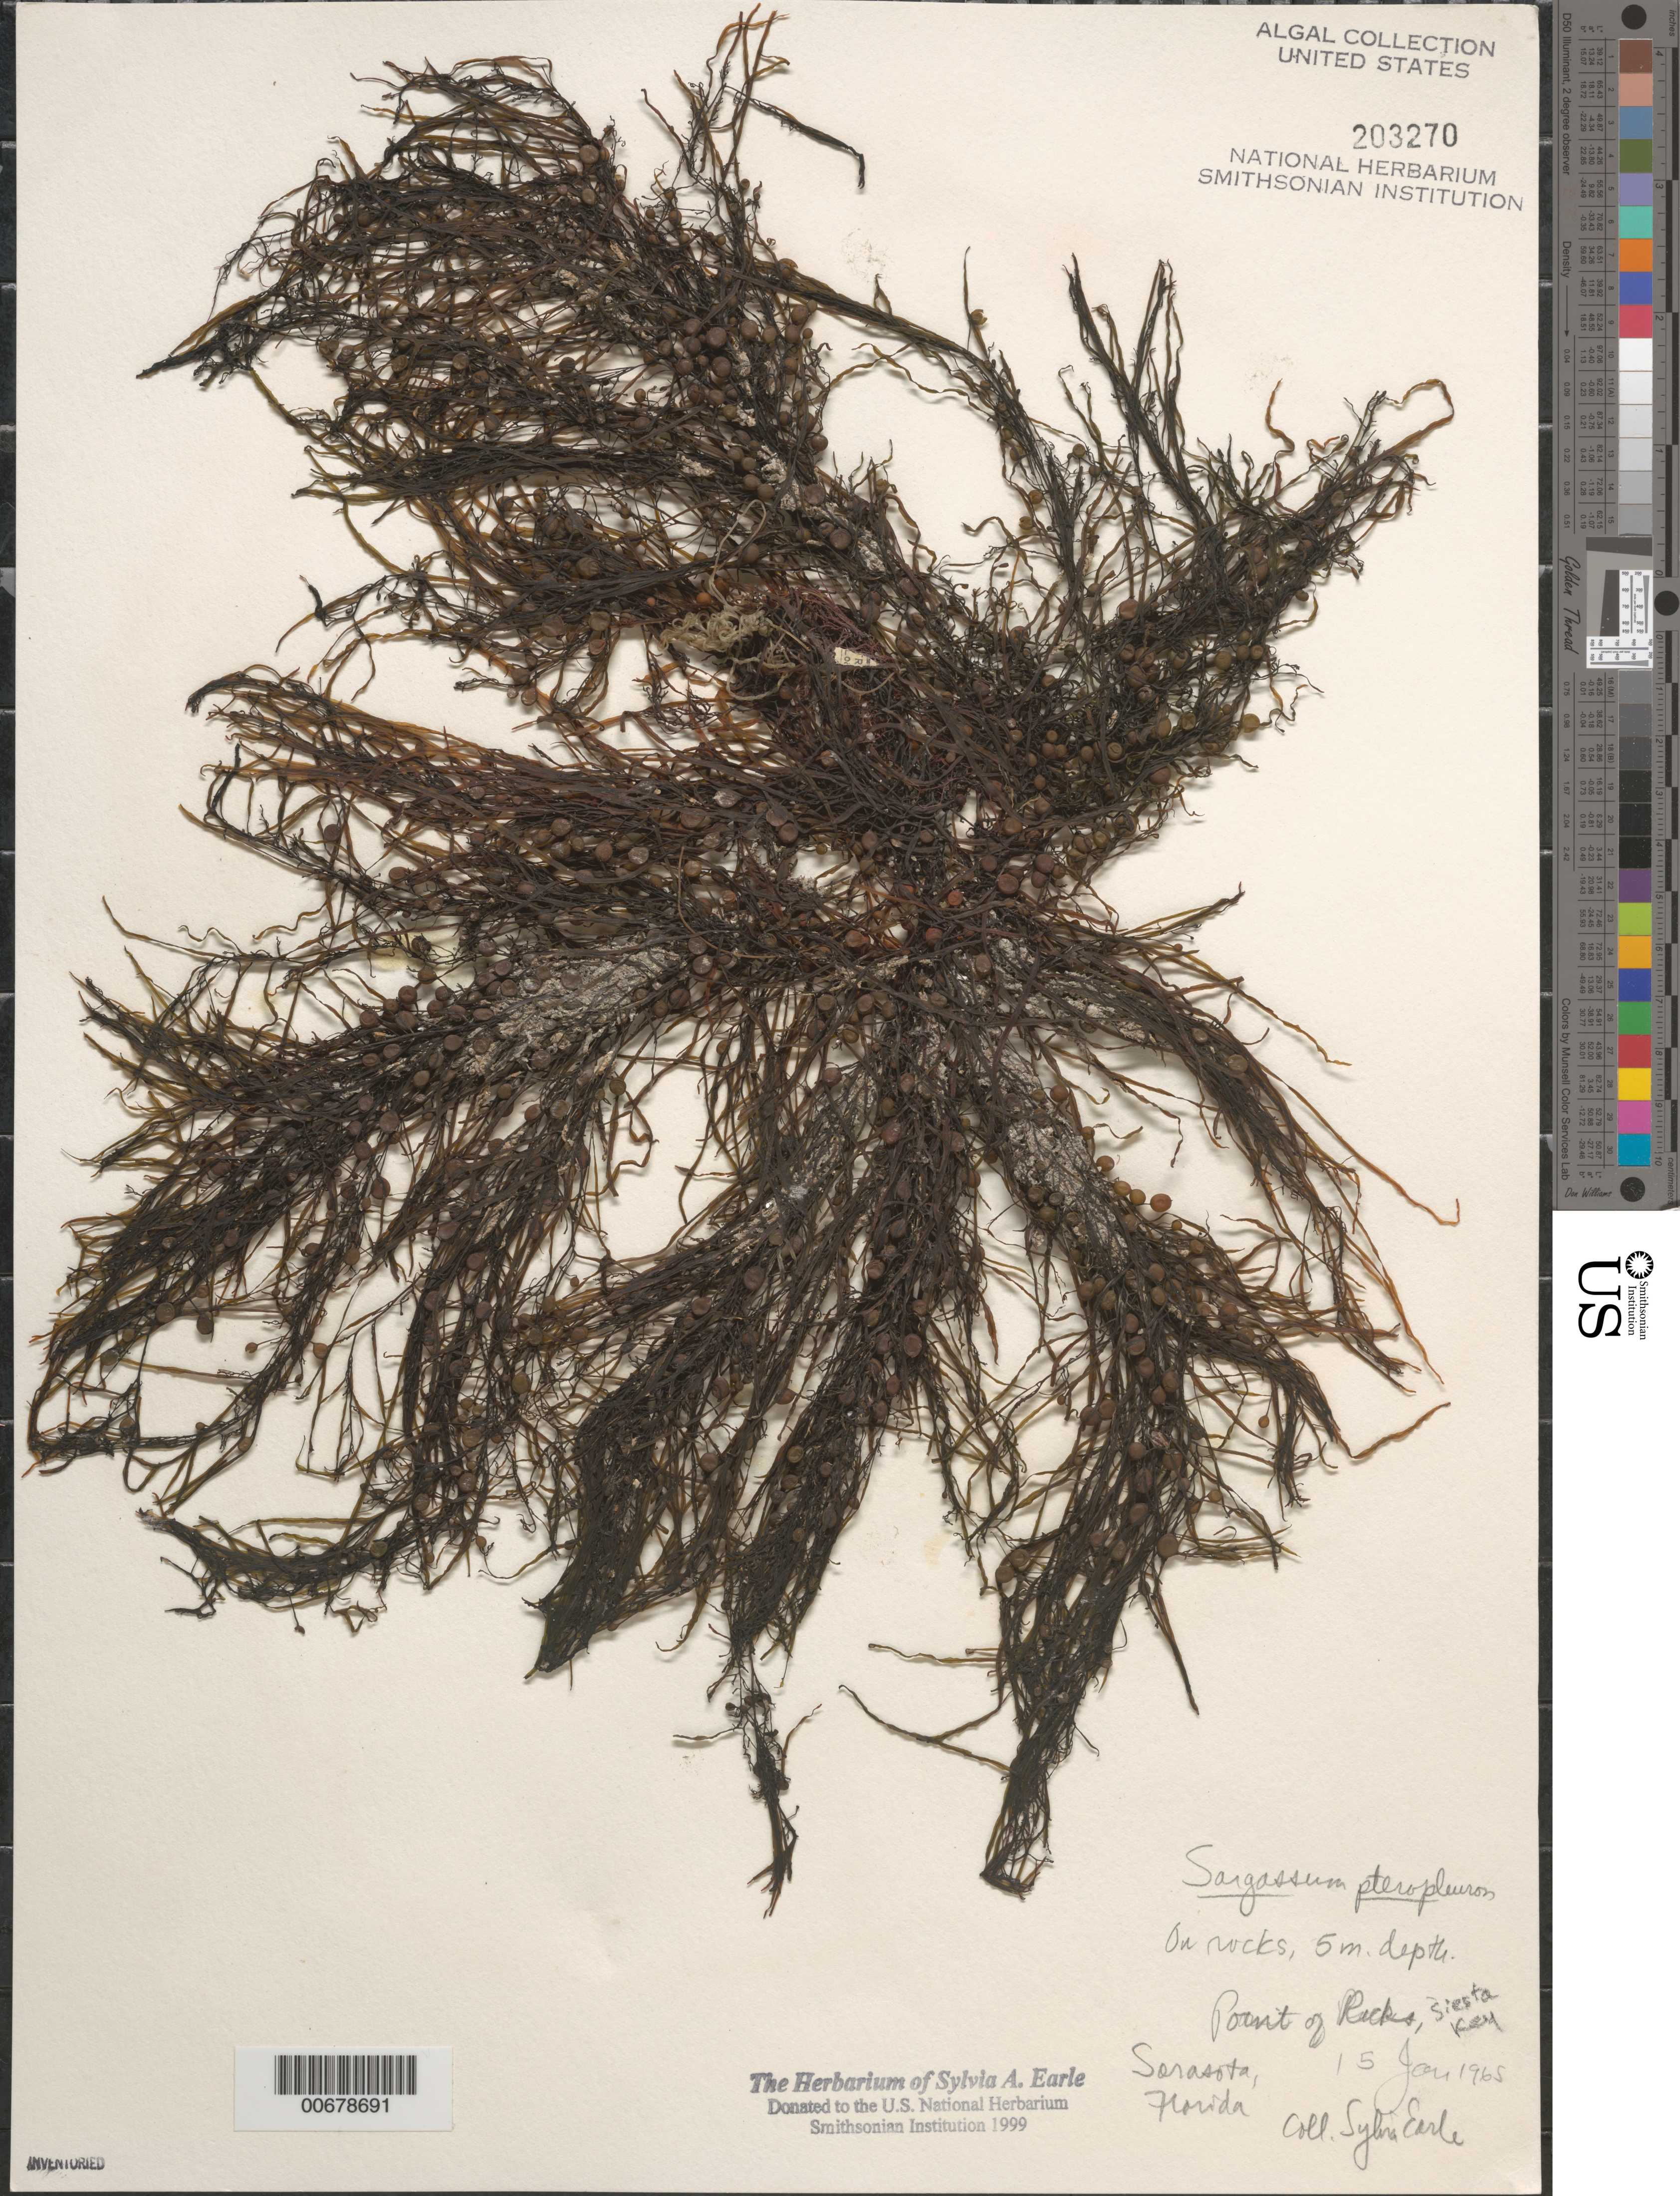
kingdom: Chromista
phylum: Ochrophyta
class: Phaeophyceae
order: Fucales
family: Sargassaceae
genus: Sargassum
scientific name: Sargassum pteropleuron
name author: Grunow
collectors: S. A. Earle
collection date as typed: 15 Jan 1965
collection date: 1965-01-15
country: United States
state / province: Florida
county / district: Sarasota County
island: Siesta Key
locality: Point of Rocks, Sarasota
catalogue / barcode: US 203270